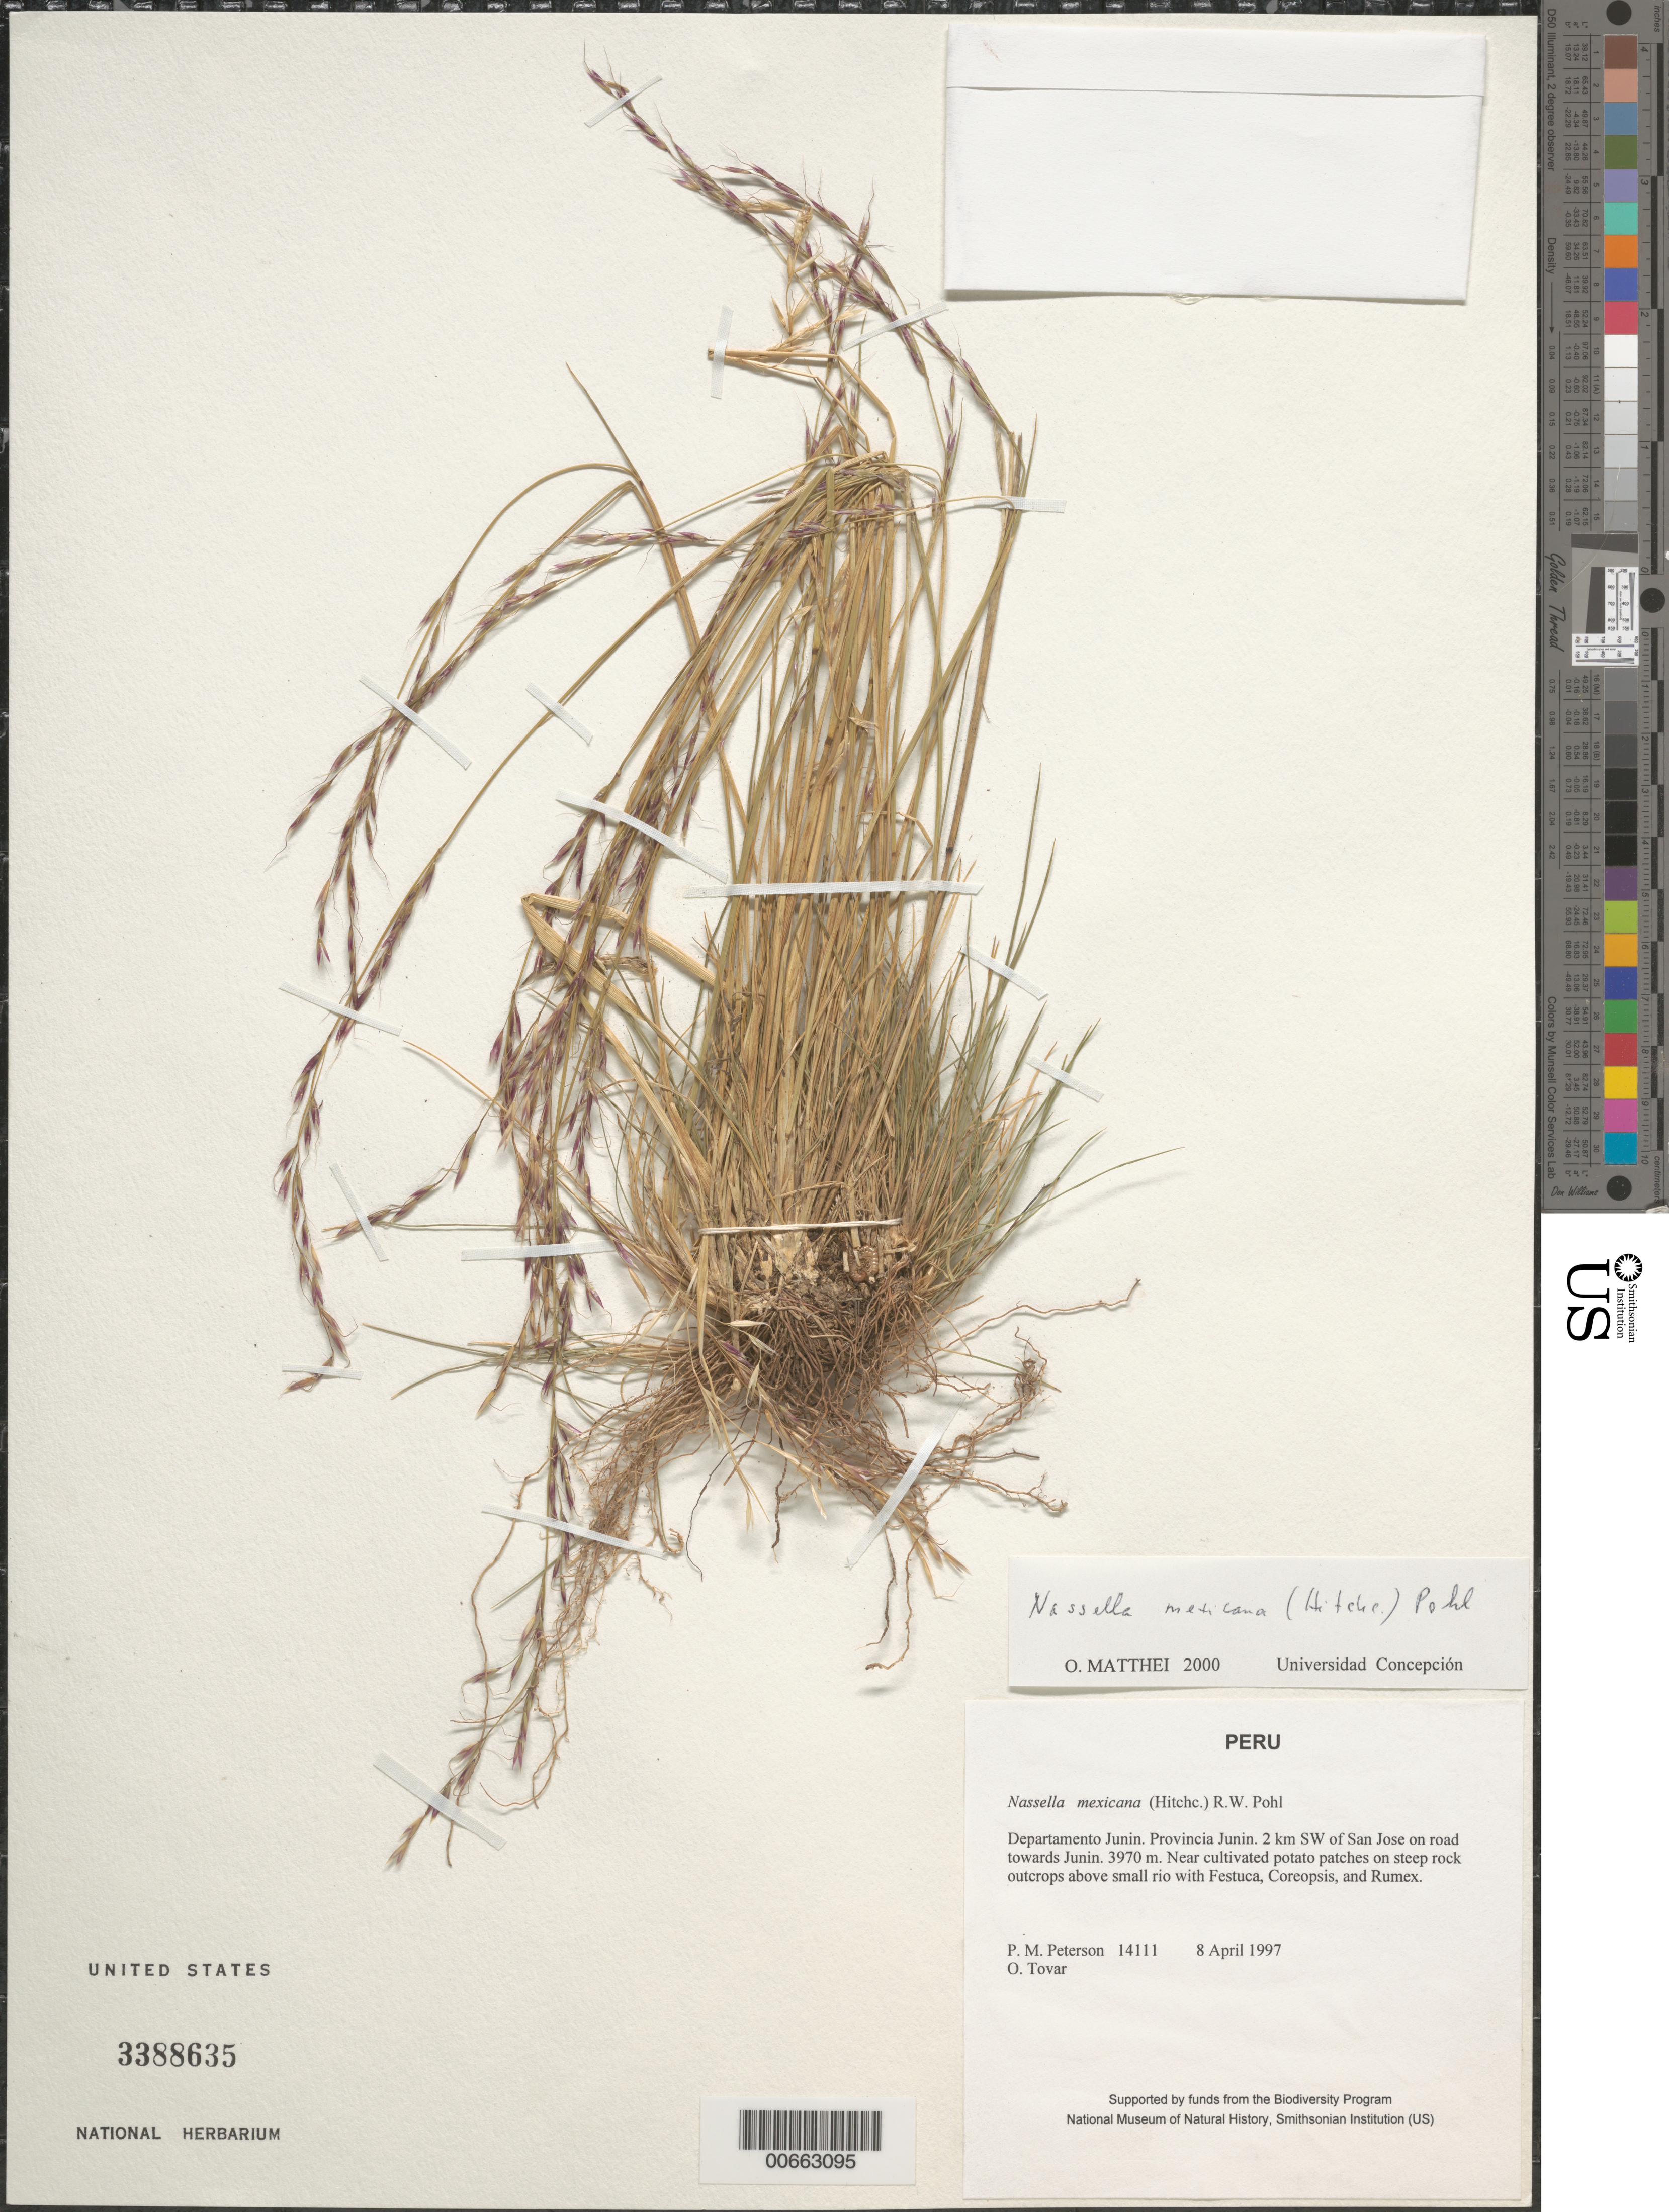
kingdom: Plantae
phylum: Tracheophyta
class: Liliopsida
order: Poales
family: Poaceae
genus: Nassella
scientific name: Nassella mexicana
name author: (Hitchc.) R.W. Pohl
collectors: P. M. Peterson & Ó. Tovar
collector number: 14111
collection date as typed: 08 Apr 1997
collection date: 1997-04-08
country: Peru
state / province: Junín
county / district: Junín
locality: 2 km SW of San Jose on road towards Junin.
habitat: Near cultivated potato patches on steep rock outcrops above small rio with Festuca, Coreopsis, and Rumex.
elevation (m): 3970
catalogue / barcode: US 3388635